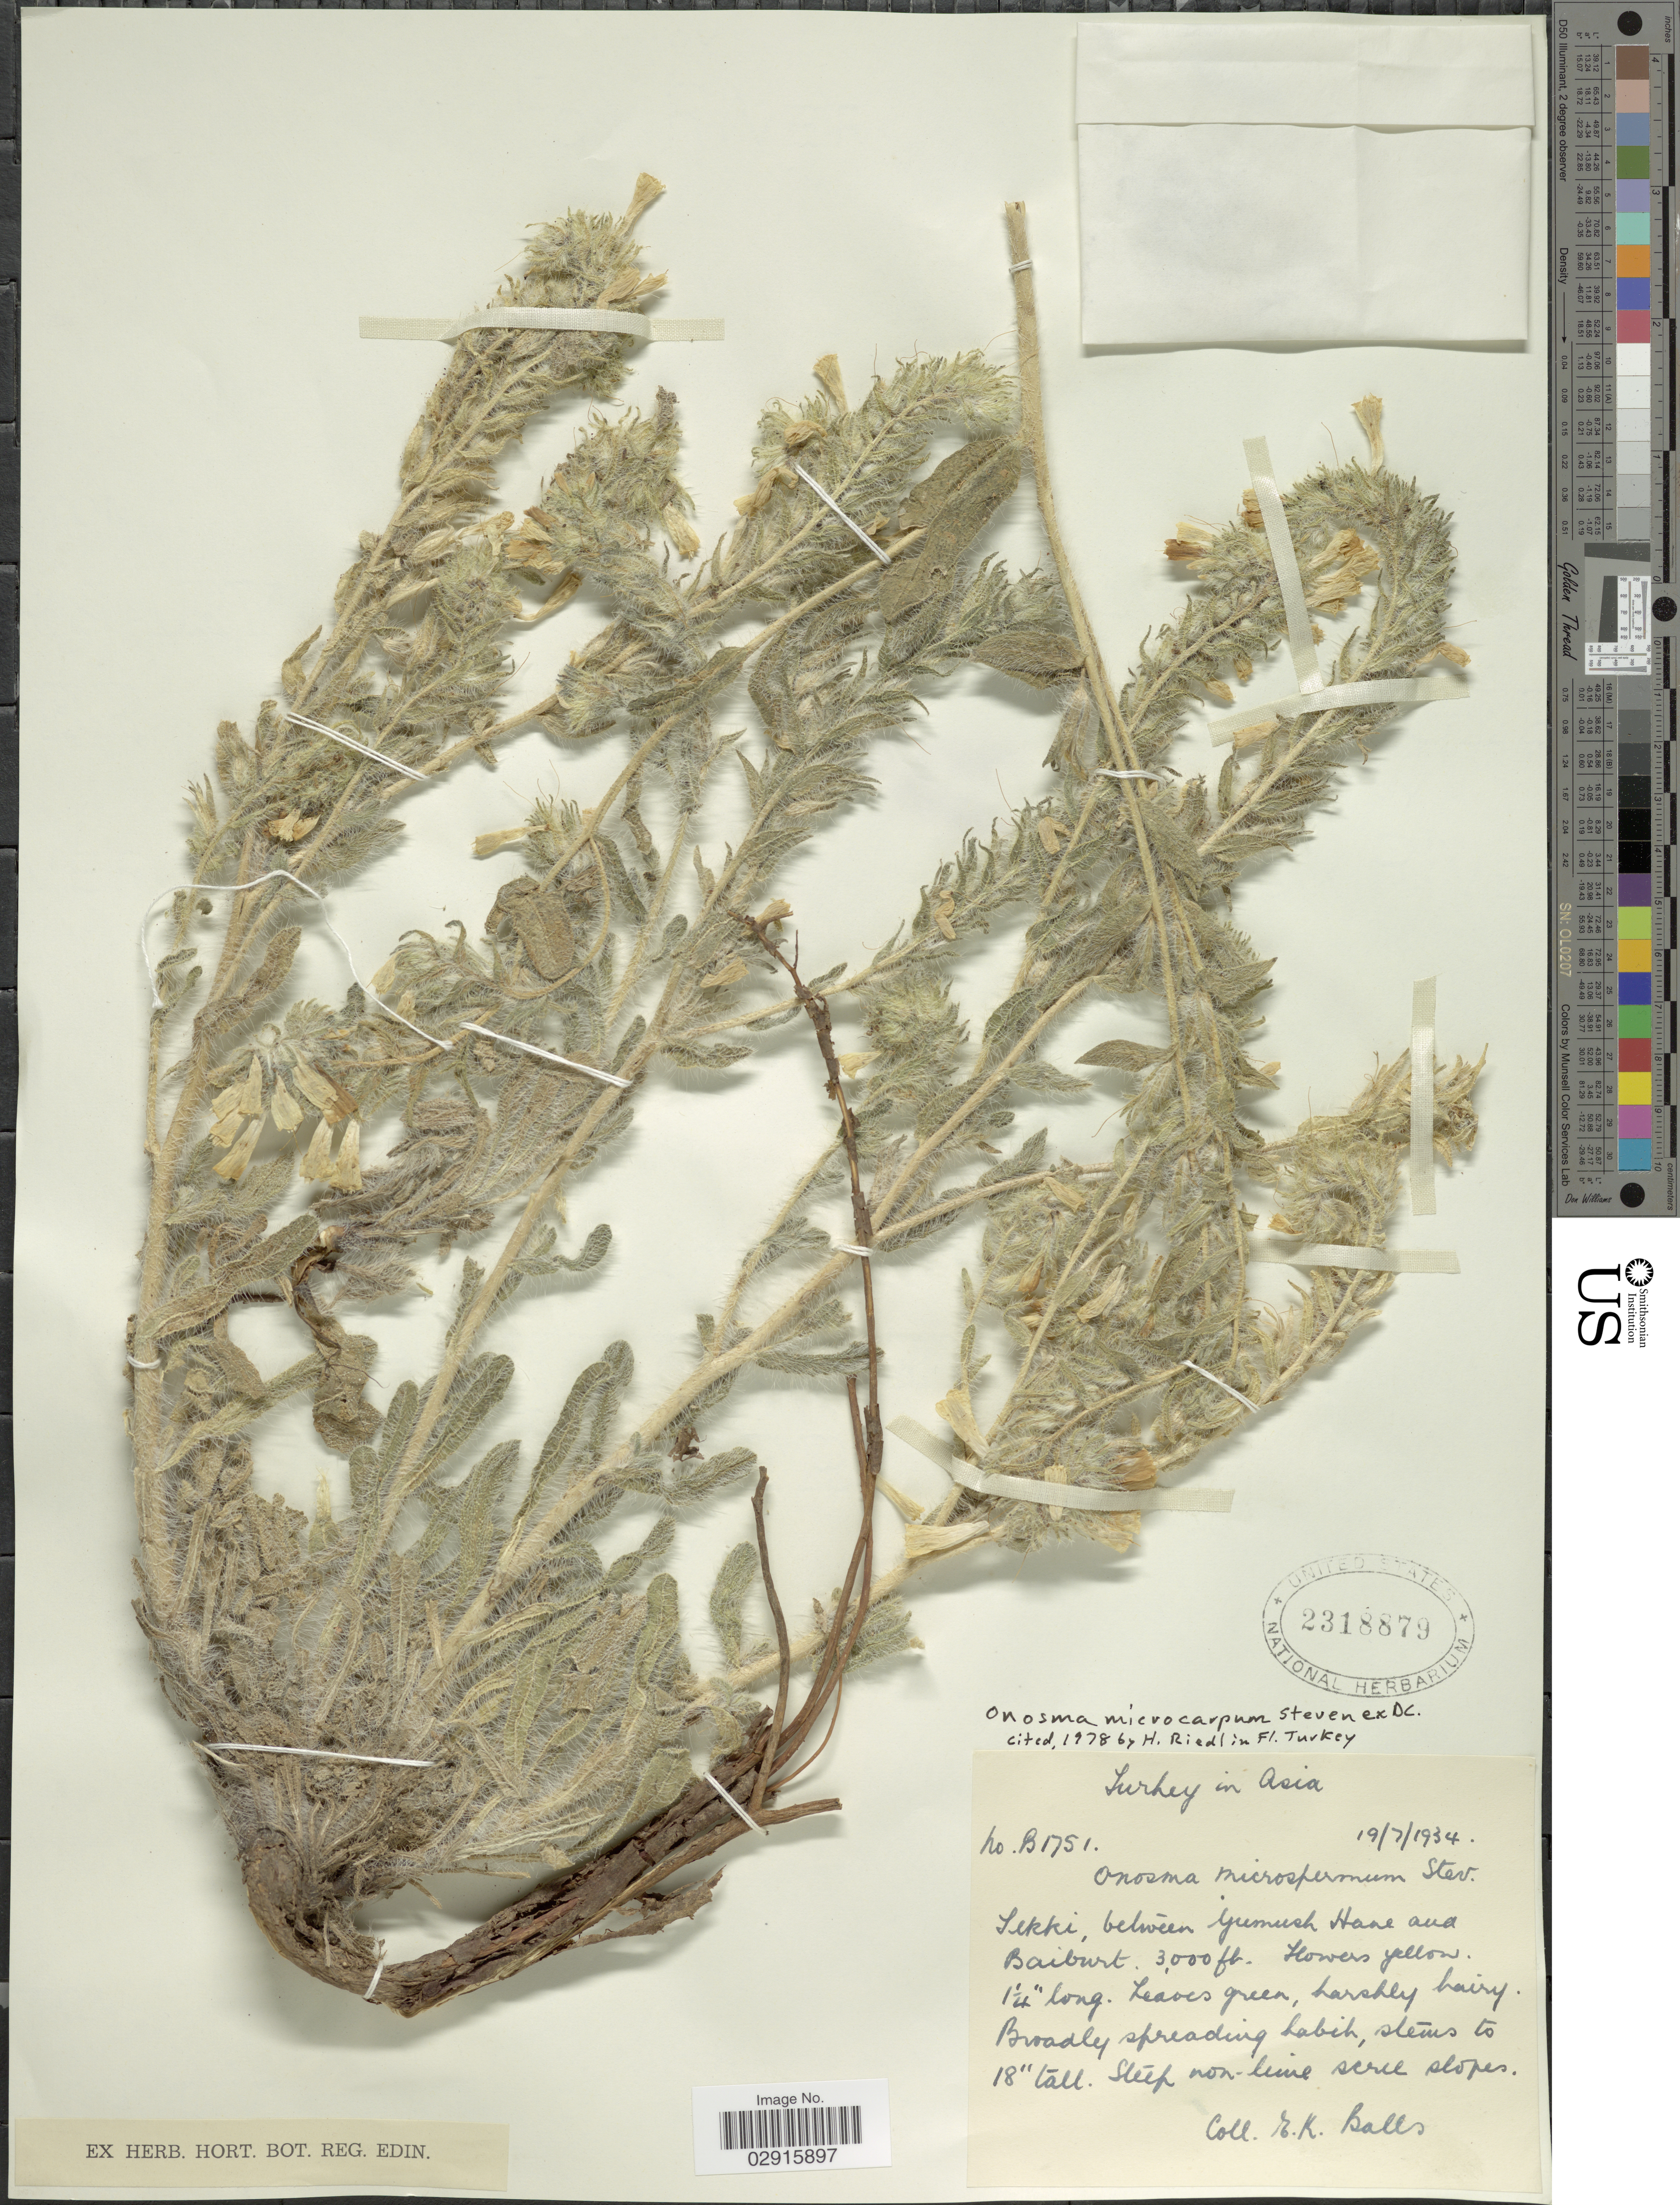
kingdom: Plantae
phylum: Tracheophyta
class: Magnoliopsida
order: Boraginales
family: Boraginaceae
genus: Onosma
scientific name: Onosma microcarpa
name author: DC.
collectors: E. K. Balls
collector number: B1751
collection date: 1934-07-19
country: Turkey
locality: Turkey in Asia, Sekki, between Yumush Hane aua Baiburt.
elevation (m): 914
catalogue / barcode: US 2318879